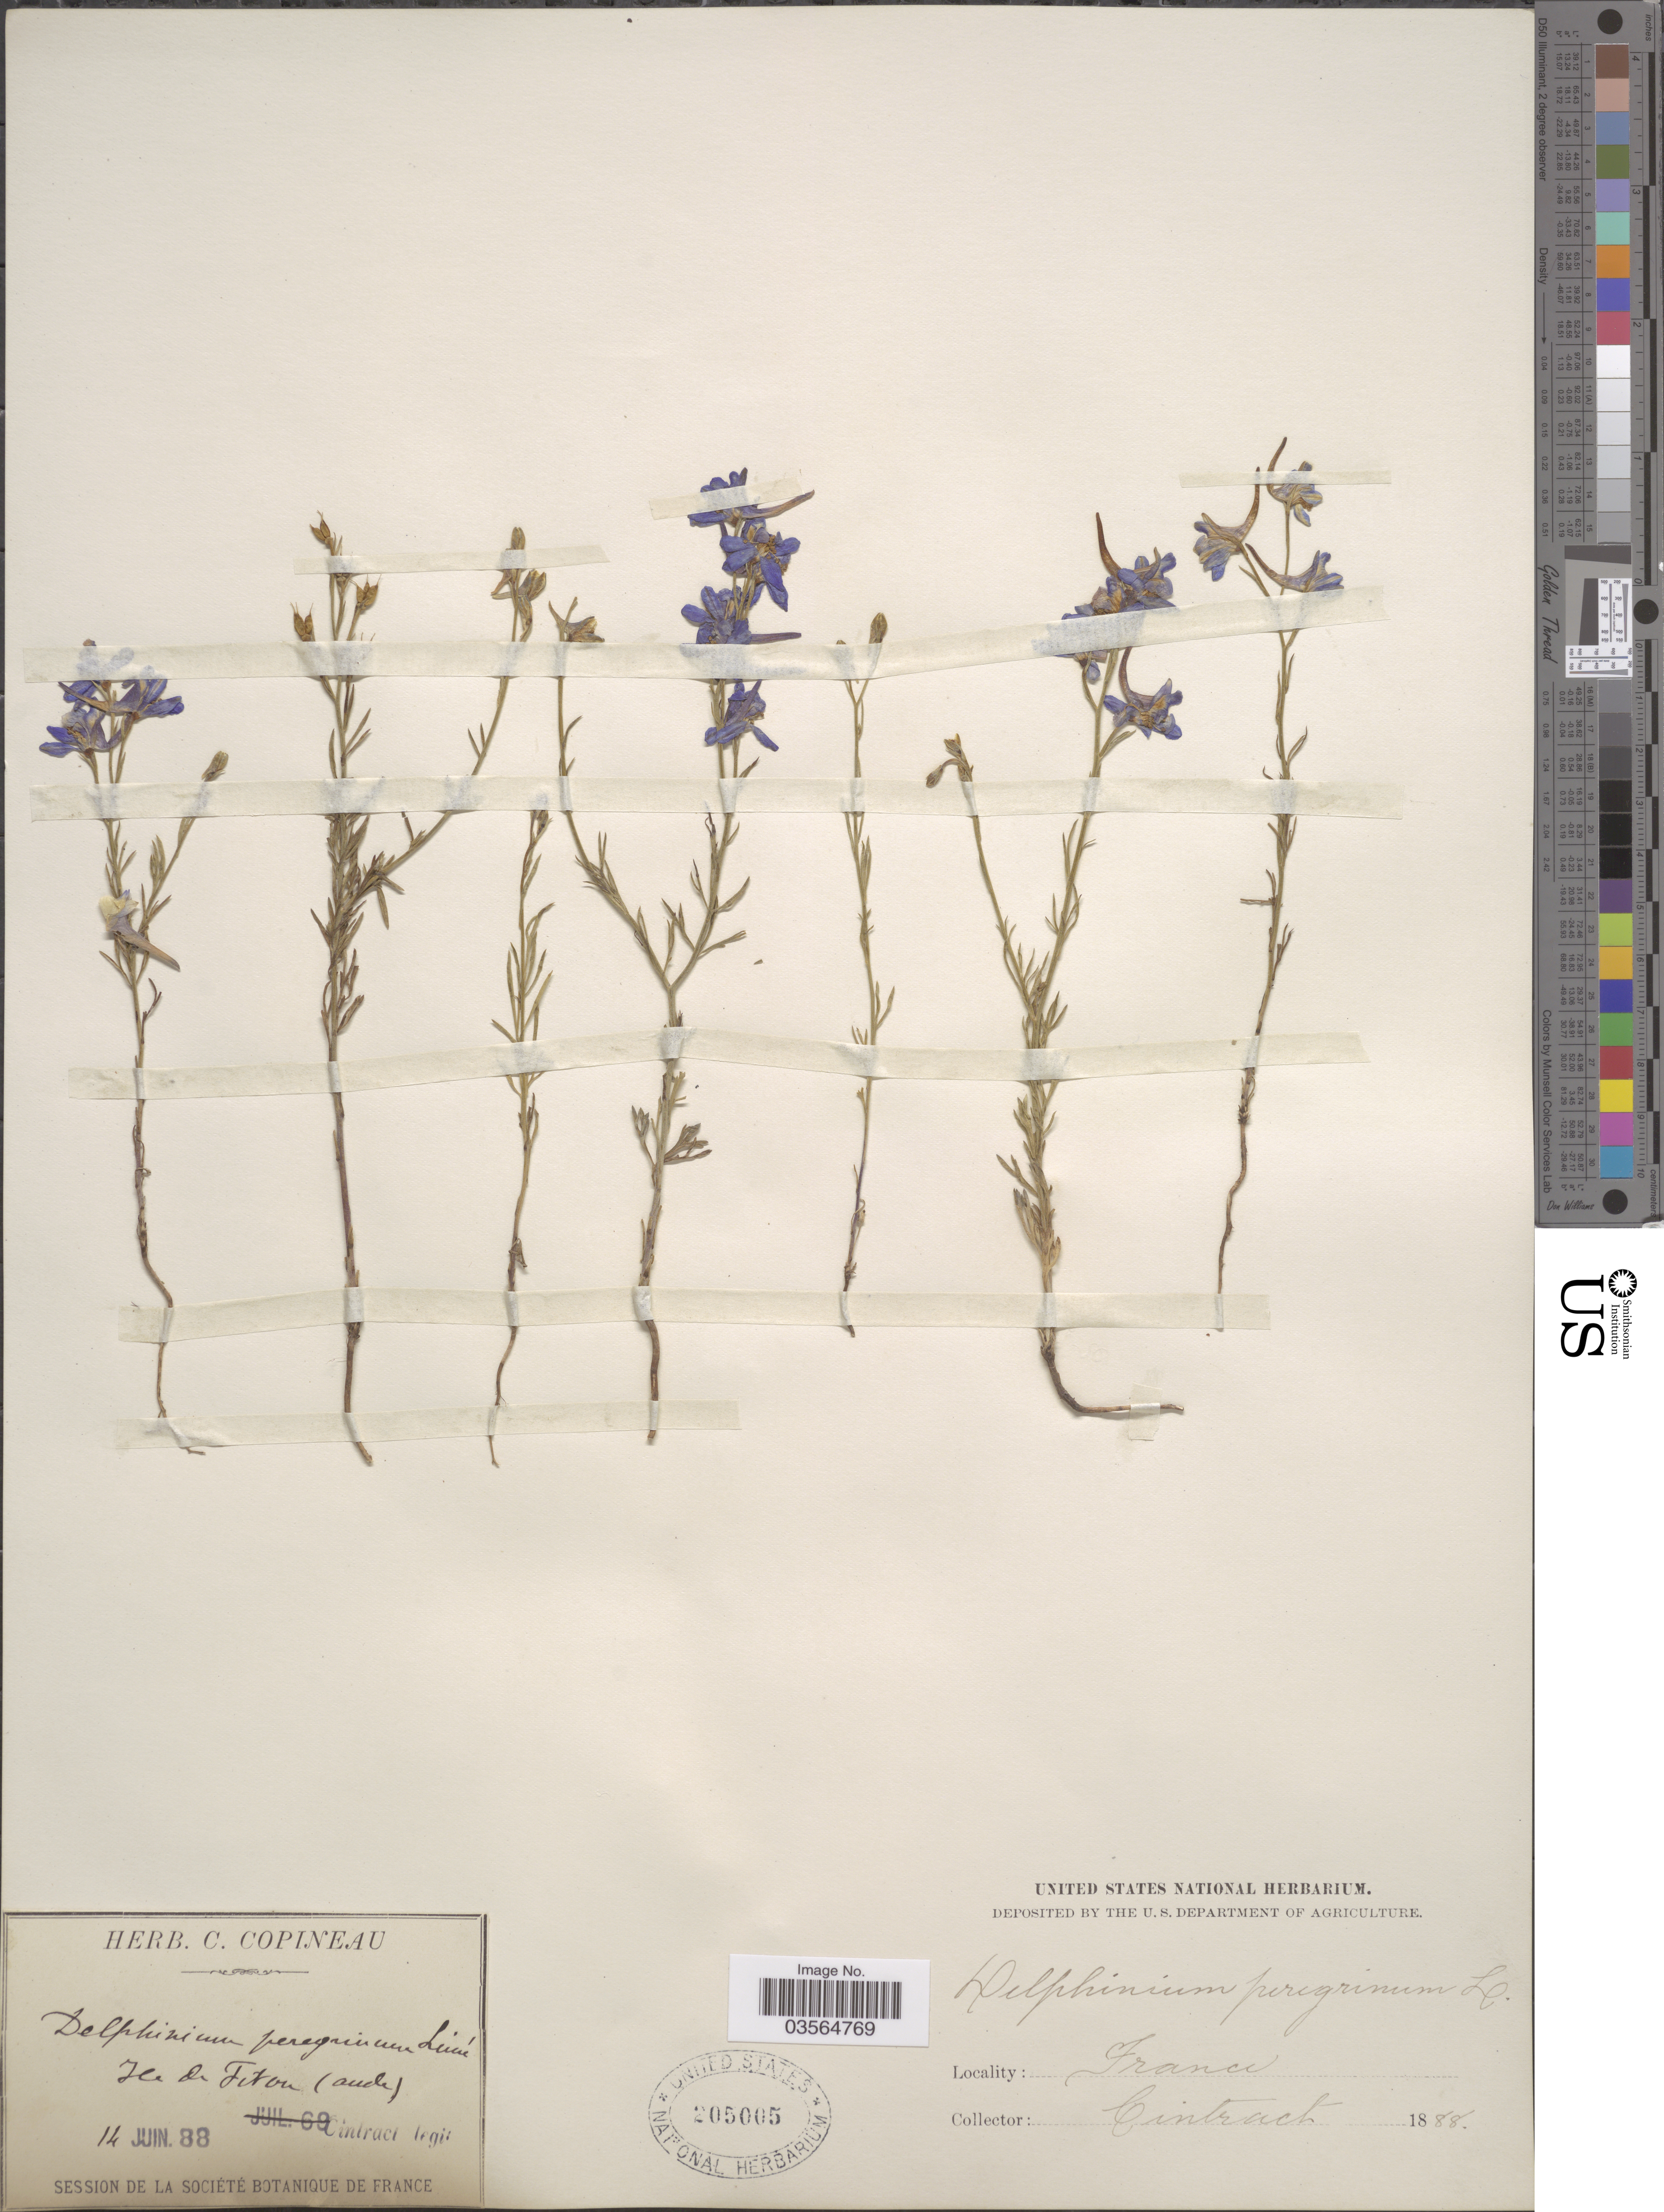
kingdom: Plantae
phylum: Tracheophyta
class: Magnoliopsida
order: Ranunculales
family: Ranunculaceae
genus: Delphinium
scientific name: Delphinium verdunense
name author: Balb.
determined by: Du Pasquier, P.-E.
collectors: Cintract, --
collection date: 1888-06-14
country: France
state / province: Occitanie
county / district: Aude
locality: Ile de Fitou (Aude).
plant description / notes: Corrected "Ile de Fiton (aude)" to "Ile de Fitou (Aude)."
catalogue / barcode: US 205005